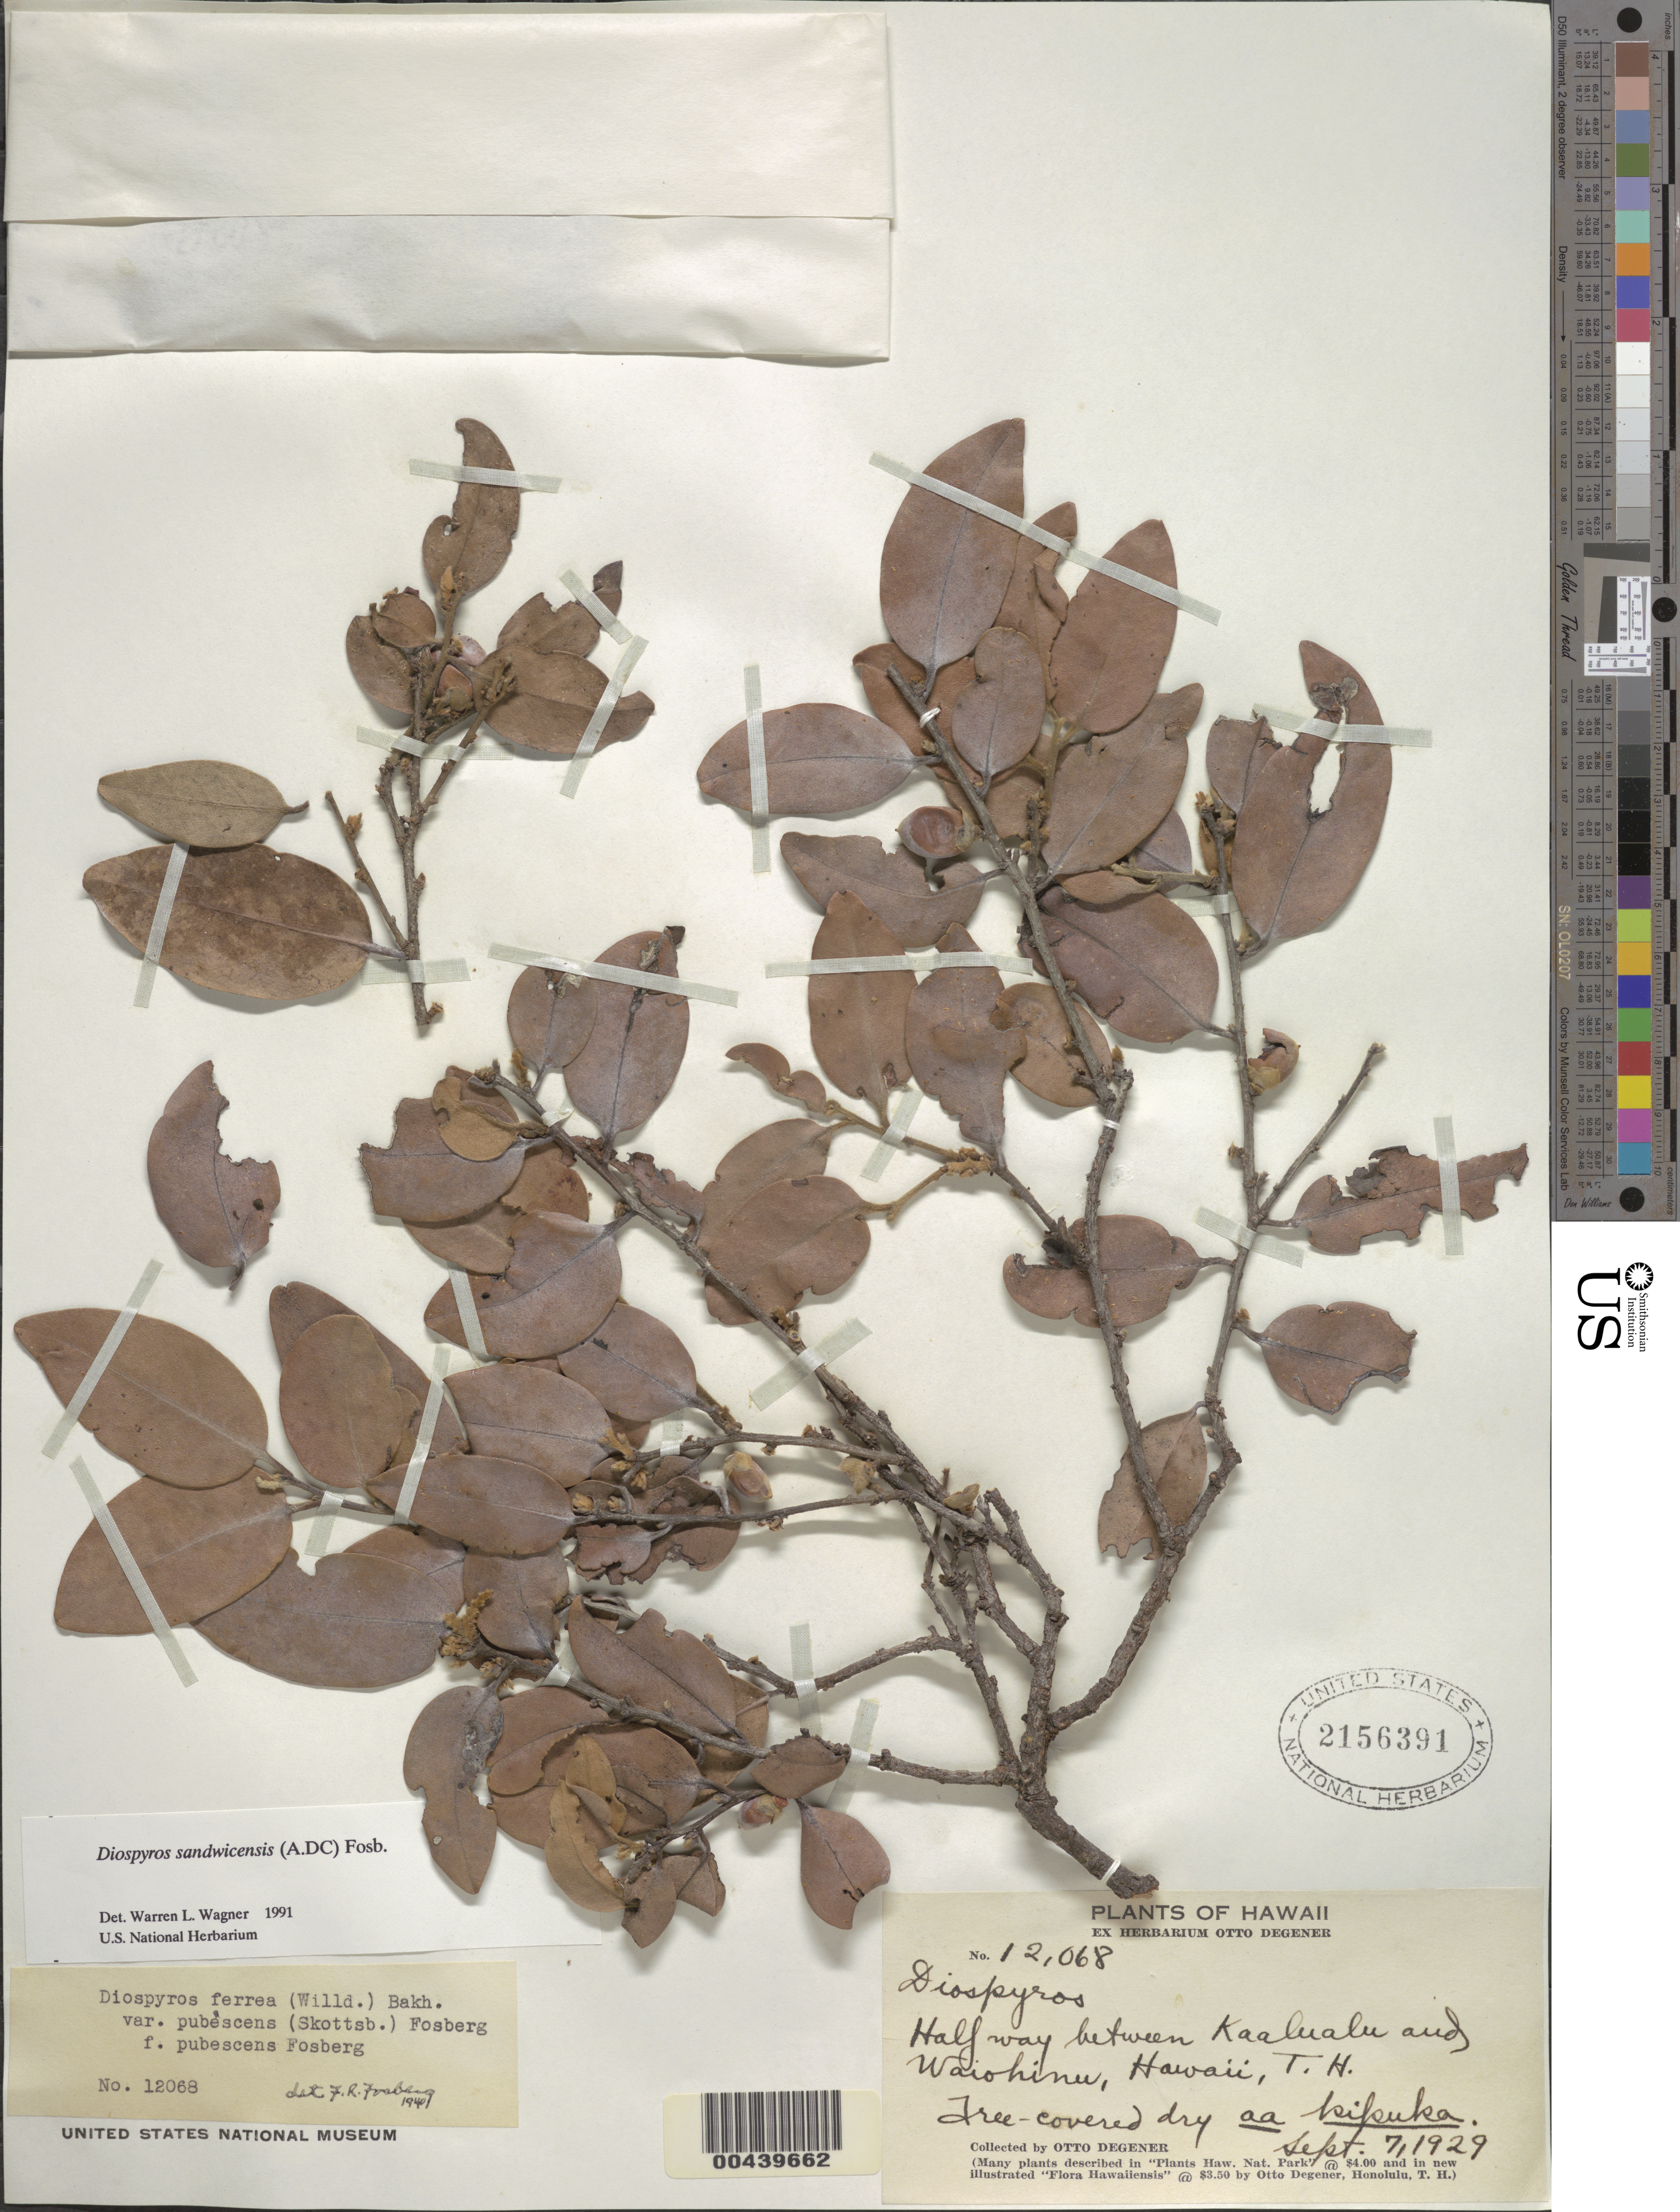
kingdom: Plantae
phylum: Tracheophyta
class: Magnoliopsida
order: Ericales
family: Ebenaceae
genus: Diospyros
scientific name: Diospyros sandwicensis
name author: (A. DC.) Fosberg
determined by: Wagner, W. L., (BOT), Smithsonian Institution - National Museum of Natural History (UNITED STATES)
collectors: O. Degener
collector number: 12068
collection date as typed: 7 Sep 1929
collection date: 1929-09-07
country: United States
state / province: Hawaii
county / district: Hawaii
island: Hawaii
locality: Half way between Kaalualu and Waiohinu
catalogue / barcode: US 2156391